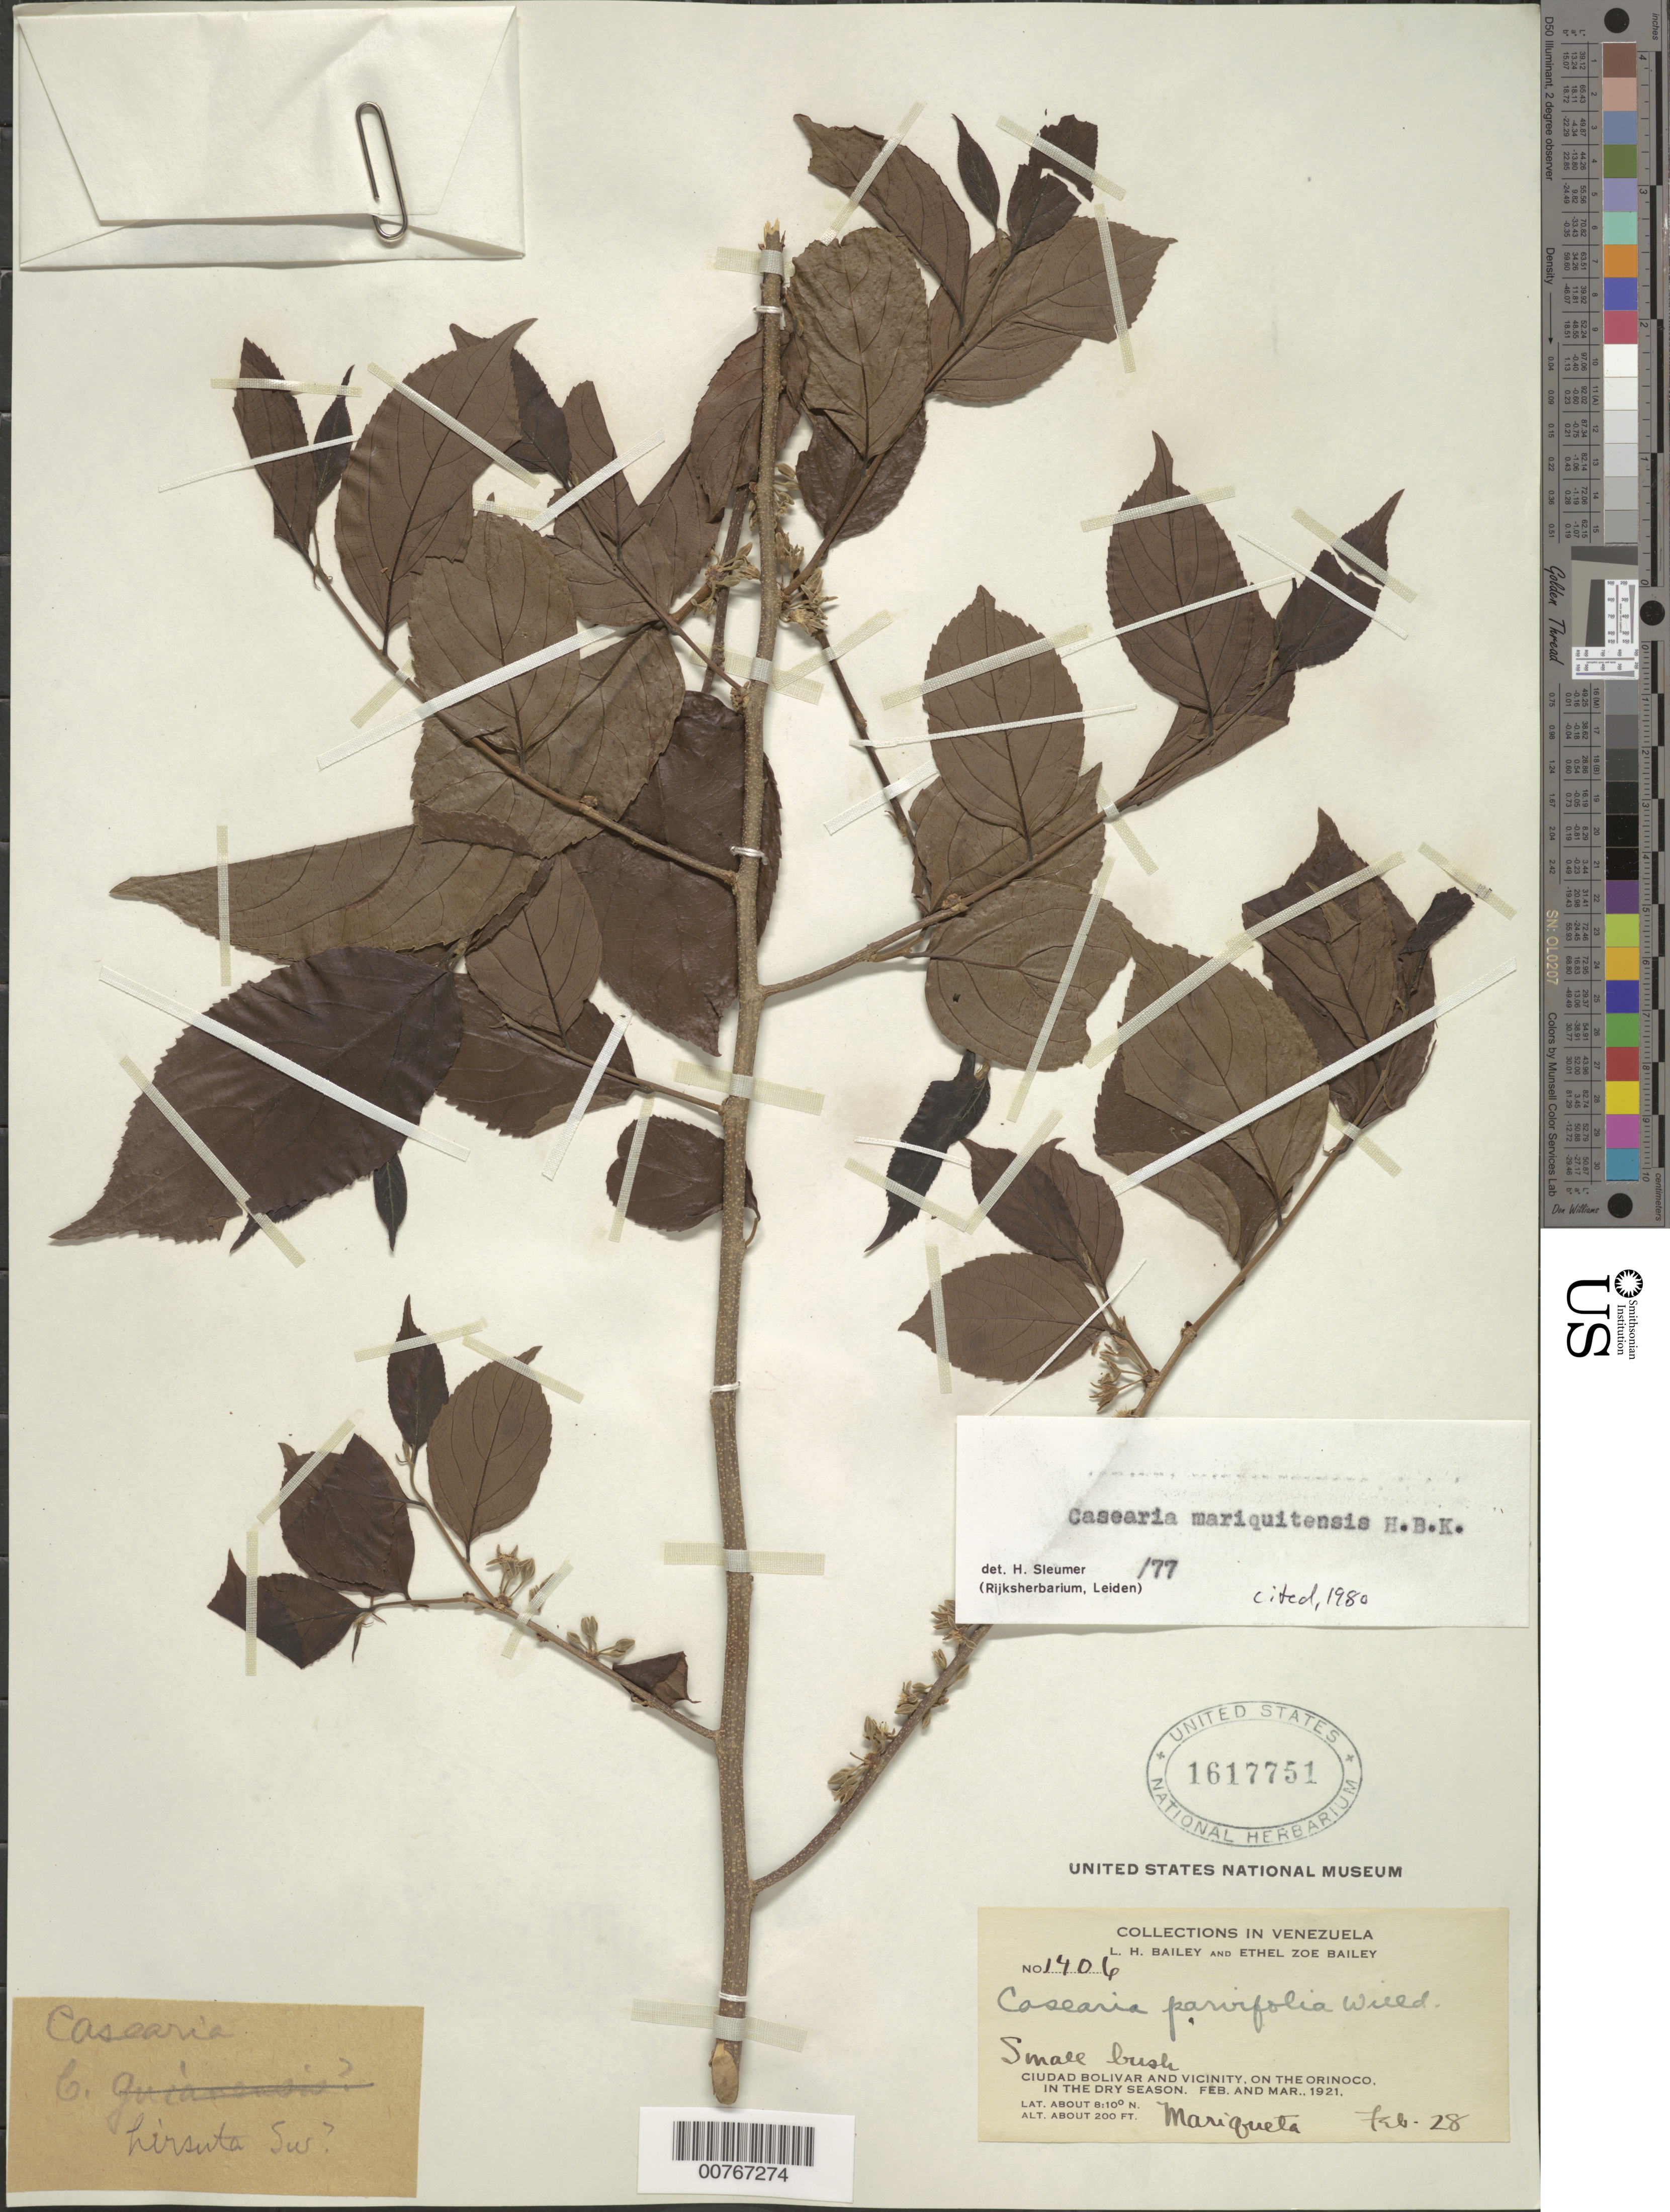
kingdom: Plantae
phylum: Tracheophyta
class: Magnoliopsida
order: Malpighiales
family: Salicaceae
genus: Casearia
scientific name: Casearia mariquitensis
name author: Kunth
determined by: Sleumer, H. O.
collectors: L. H. Bailey & E. Z. Bailey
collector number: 1406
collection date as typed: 28-Feb-21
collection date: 1921-02-28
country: Venezuela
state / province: Bolívar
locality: Ciudad Bolívar and vicinity, Orinoco R.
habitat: Dry season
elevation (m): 61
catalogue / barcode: US 1617751